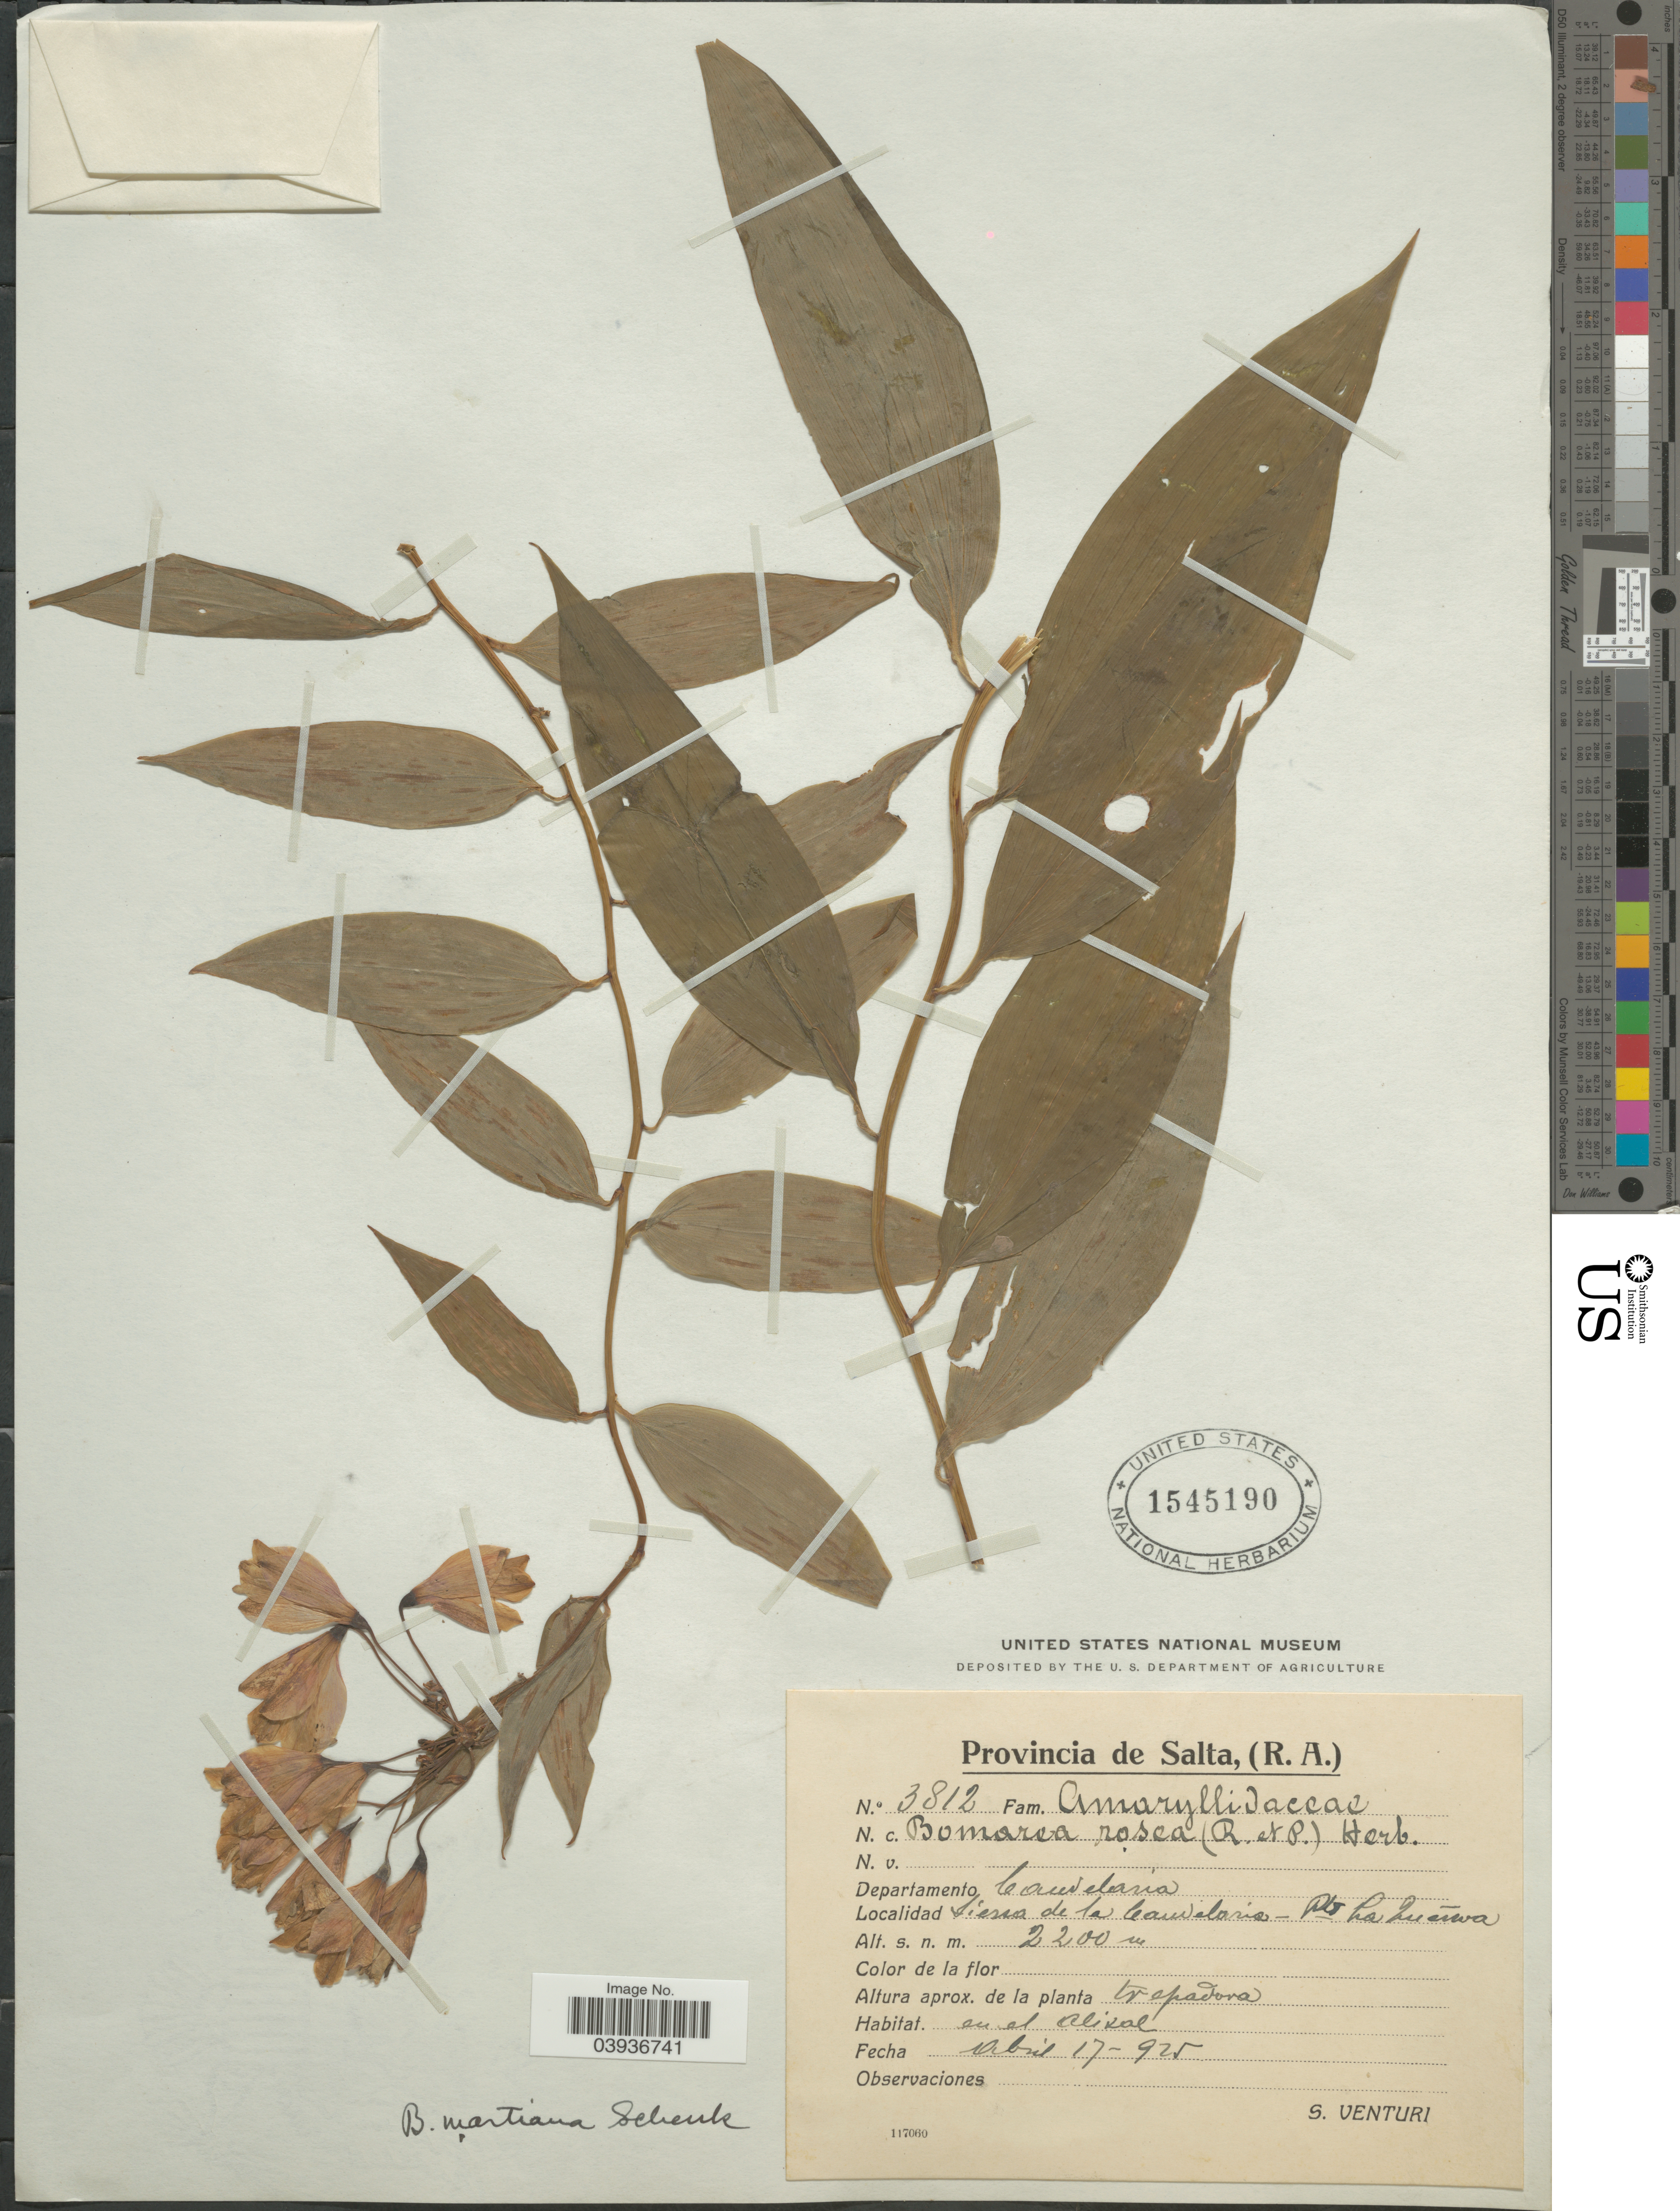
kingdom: Plantae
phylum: Tracheophyta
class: Liliopsida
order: Liliales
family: Alstroemeriaceae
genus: Bomarea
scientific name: Bomarea edulis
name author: (Tussac) Herb.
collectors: S. Venturi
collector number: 3812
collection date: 1925-04-17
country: Argentina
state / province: Salta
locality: Departamento Candelaria. Sierra de la Candelaria- Pto. La Querva.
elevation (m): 2200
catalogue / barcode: US 1545190